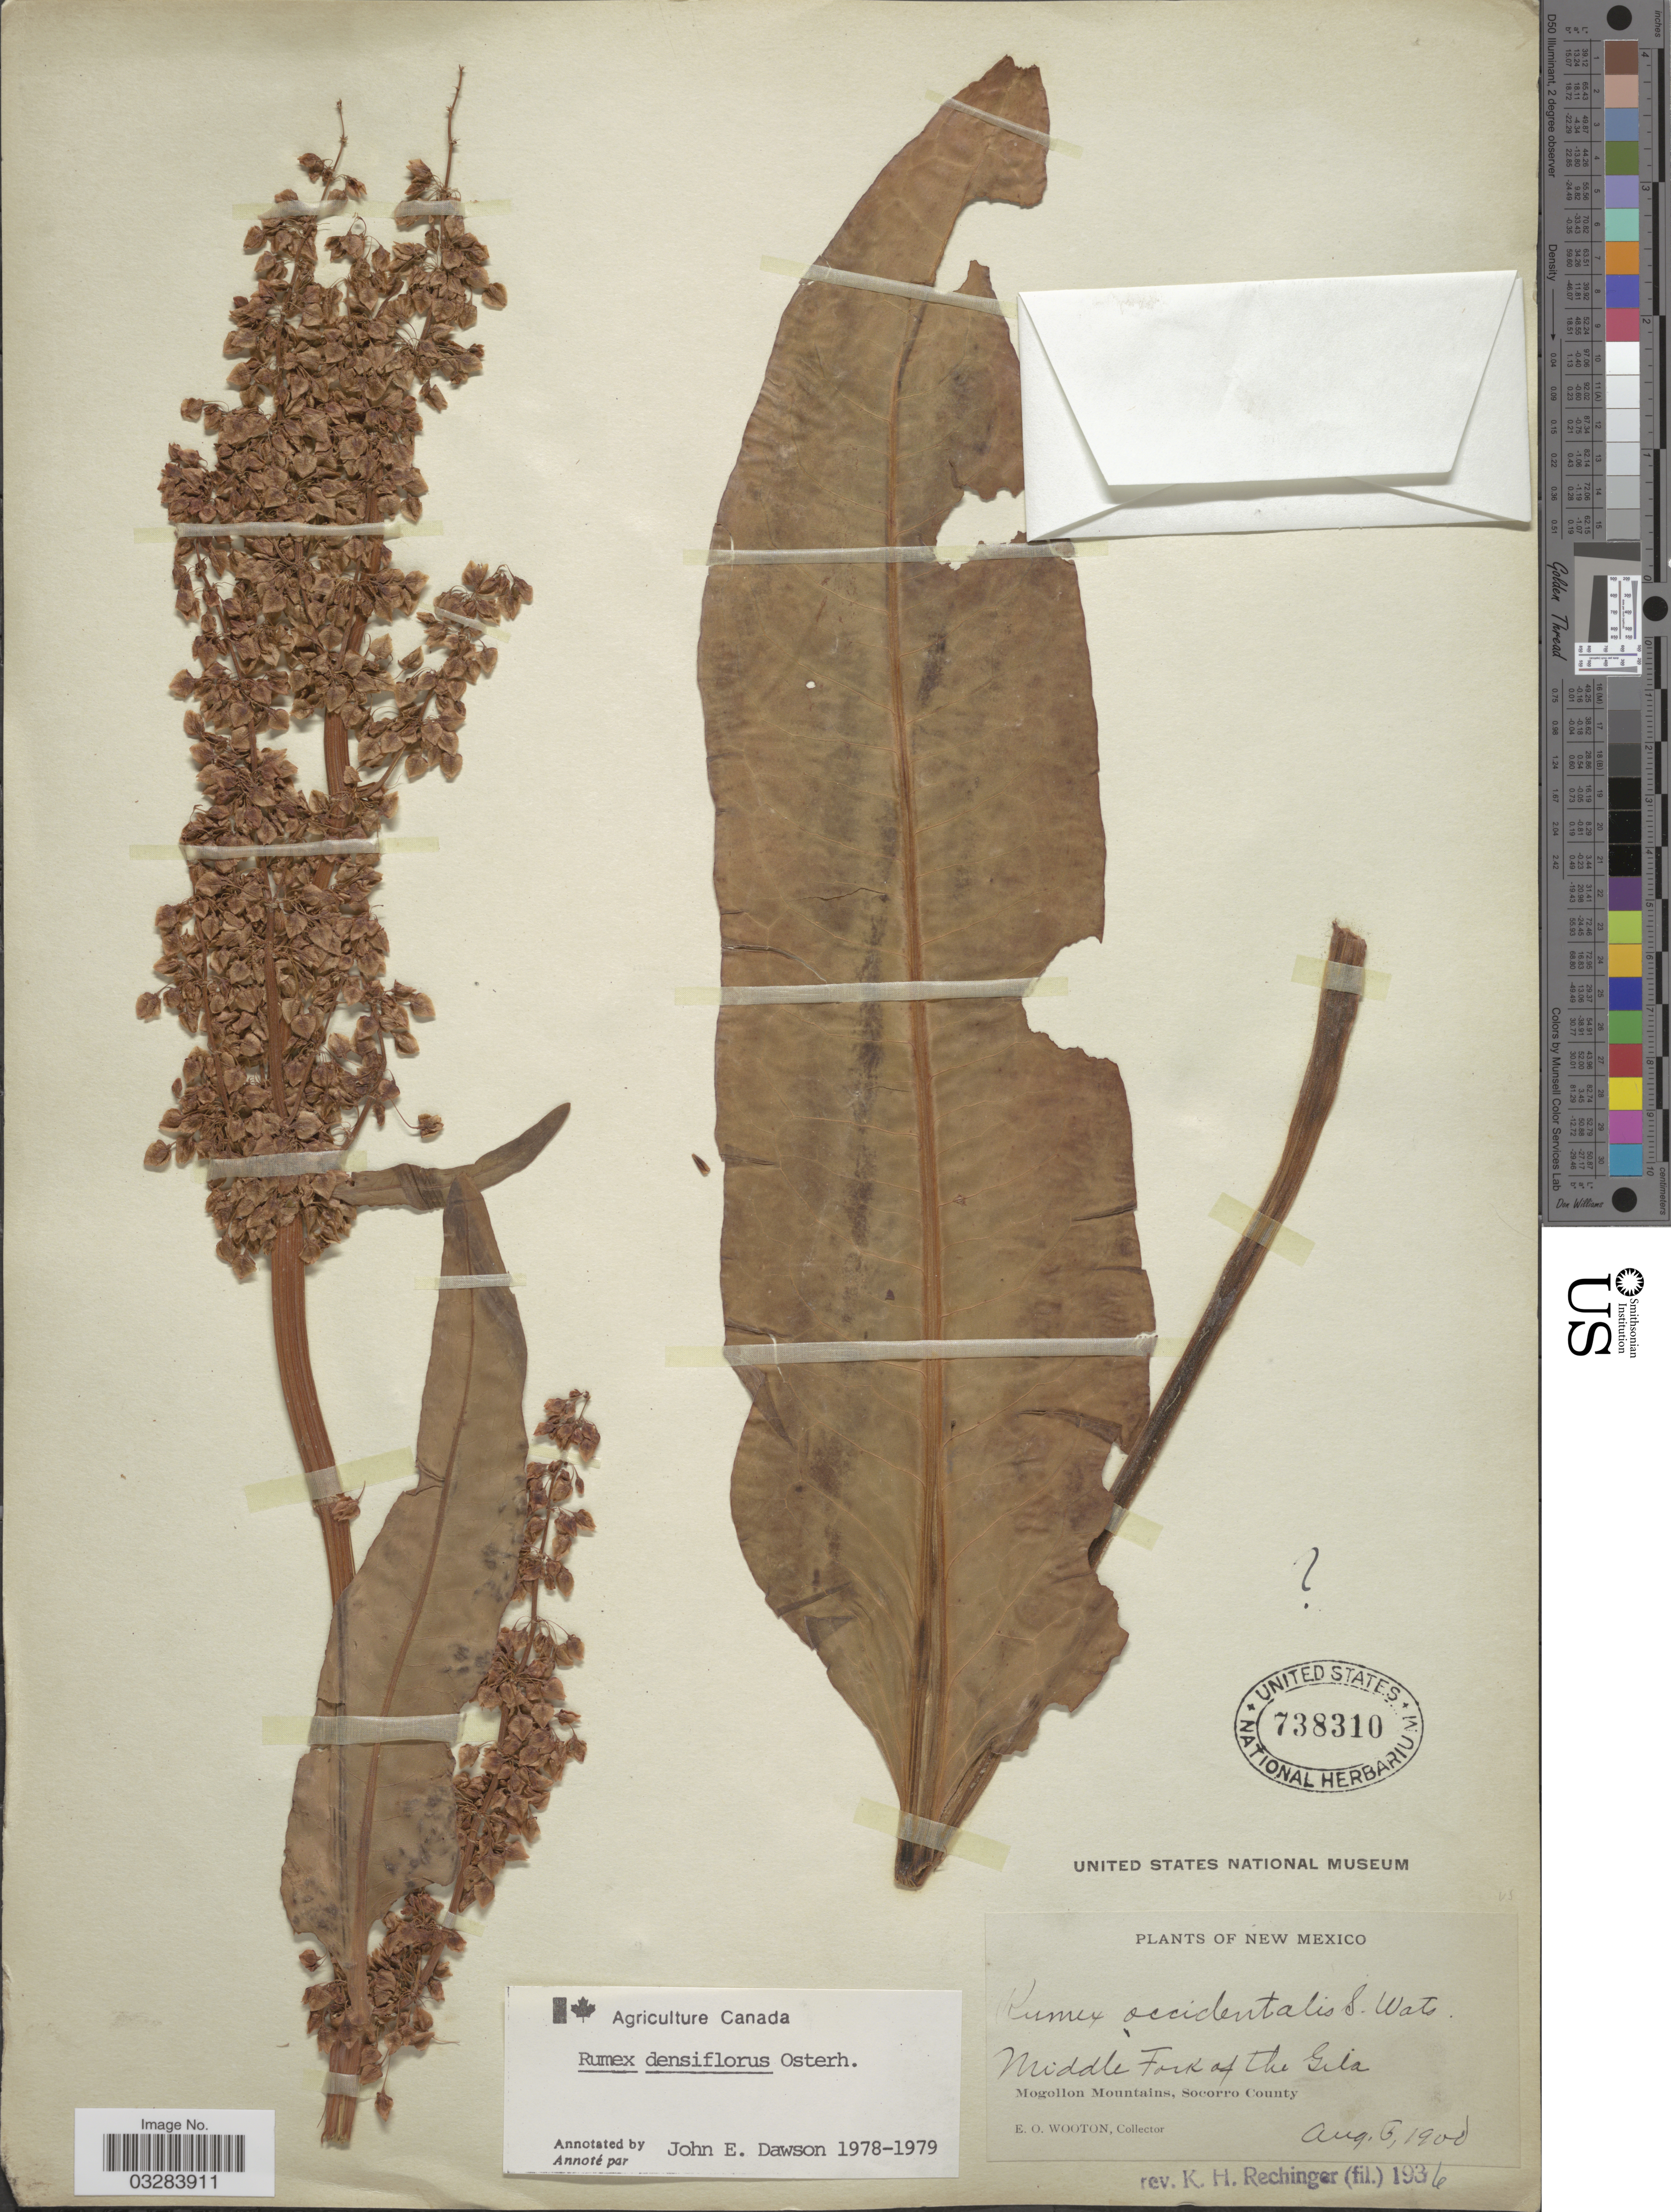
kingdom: Plantae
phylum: Tracheophyta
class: Magnoliopsida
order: Caryophyllales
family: Polygonaceae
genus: Rumex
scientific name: Rumex densiflorus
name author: Osterh.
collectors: E. O. Wooton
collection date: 1900-08-05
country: United States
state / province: New Mexico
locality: Middle Fork of the Gila. Mogollon Mountains, Socorro County.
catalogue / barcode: US 738310